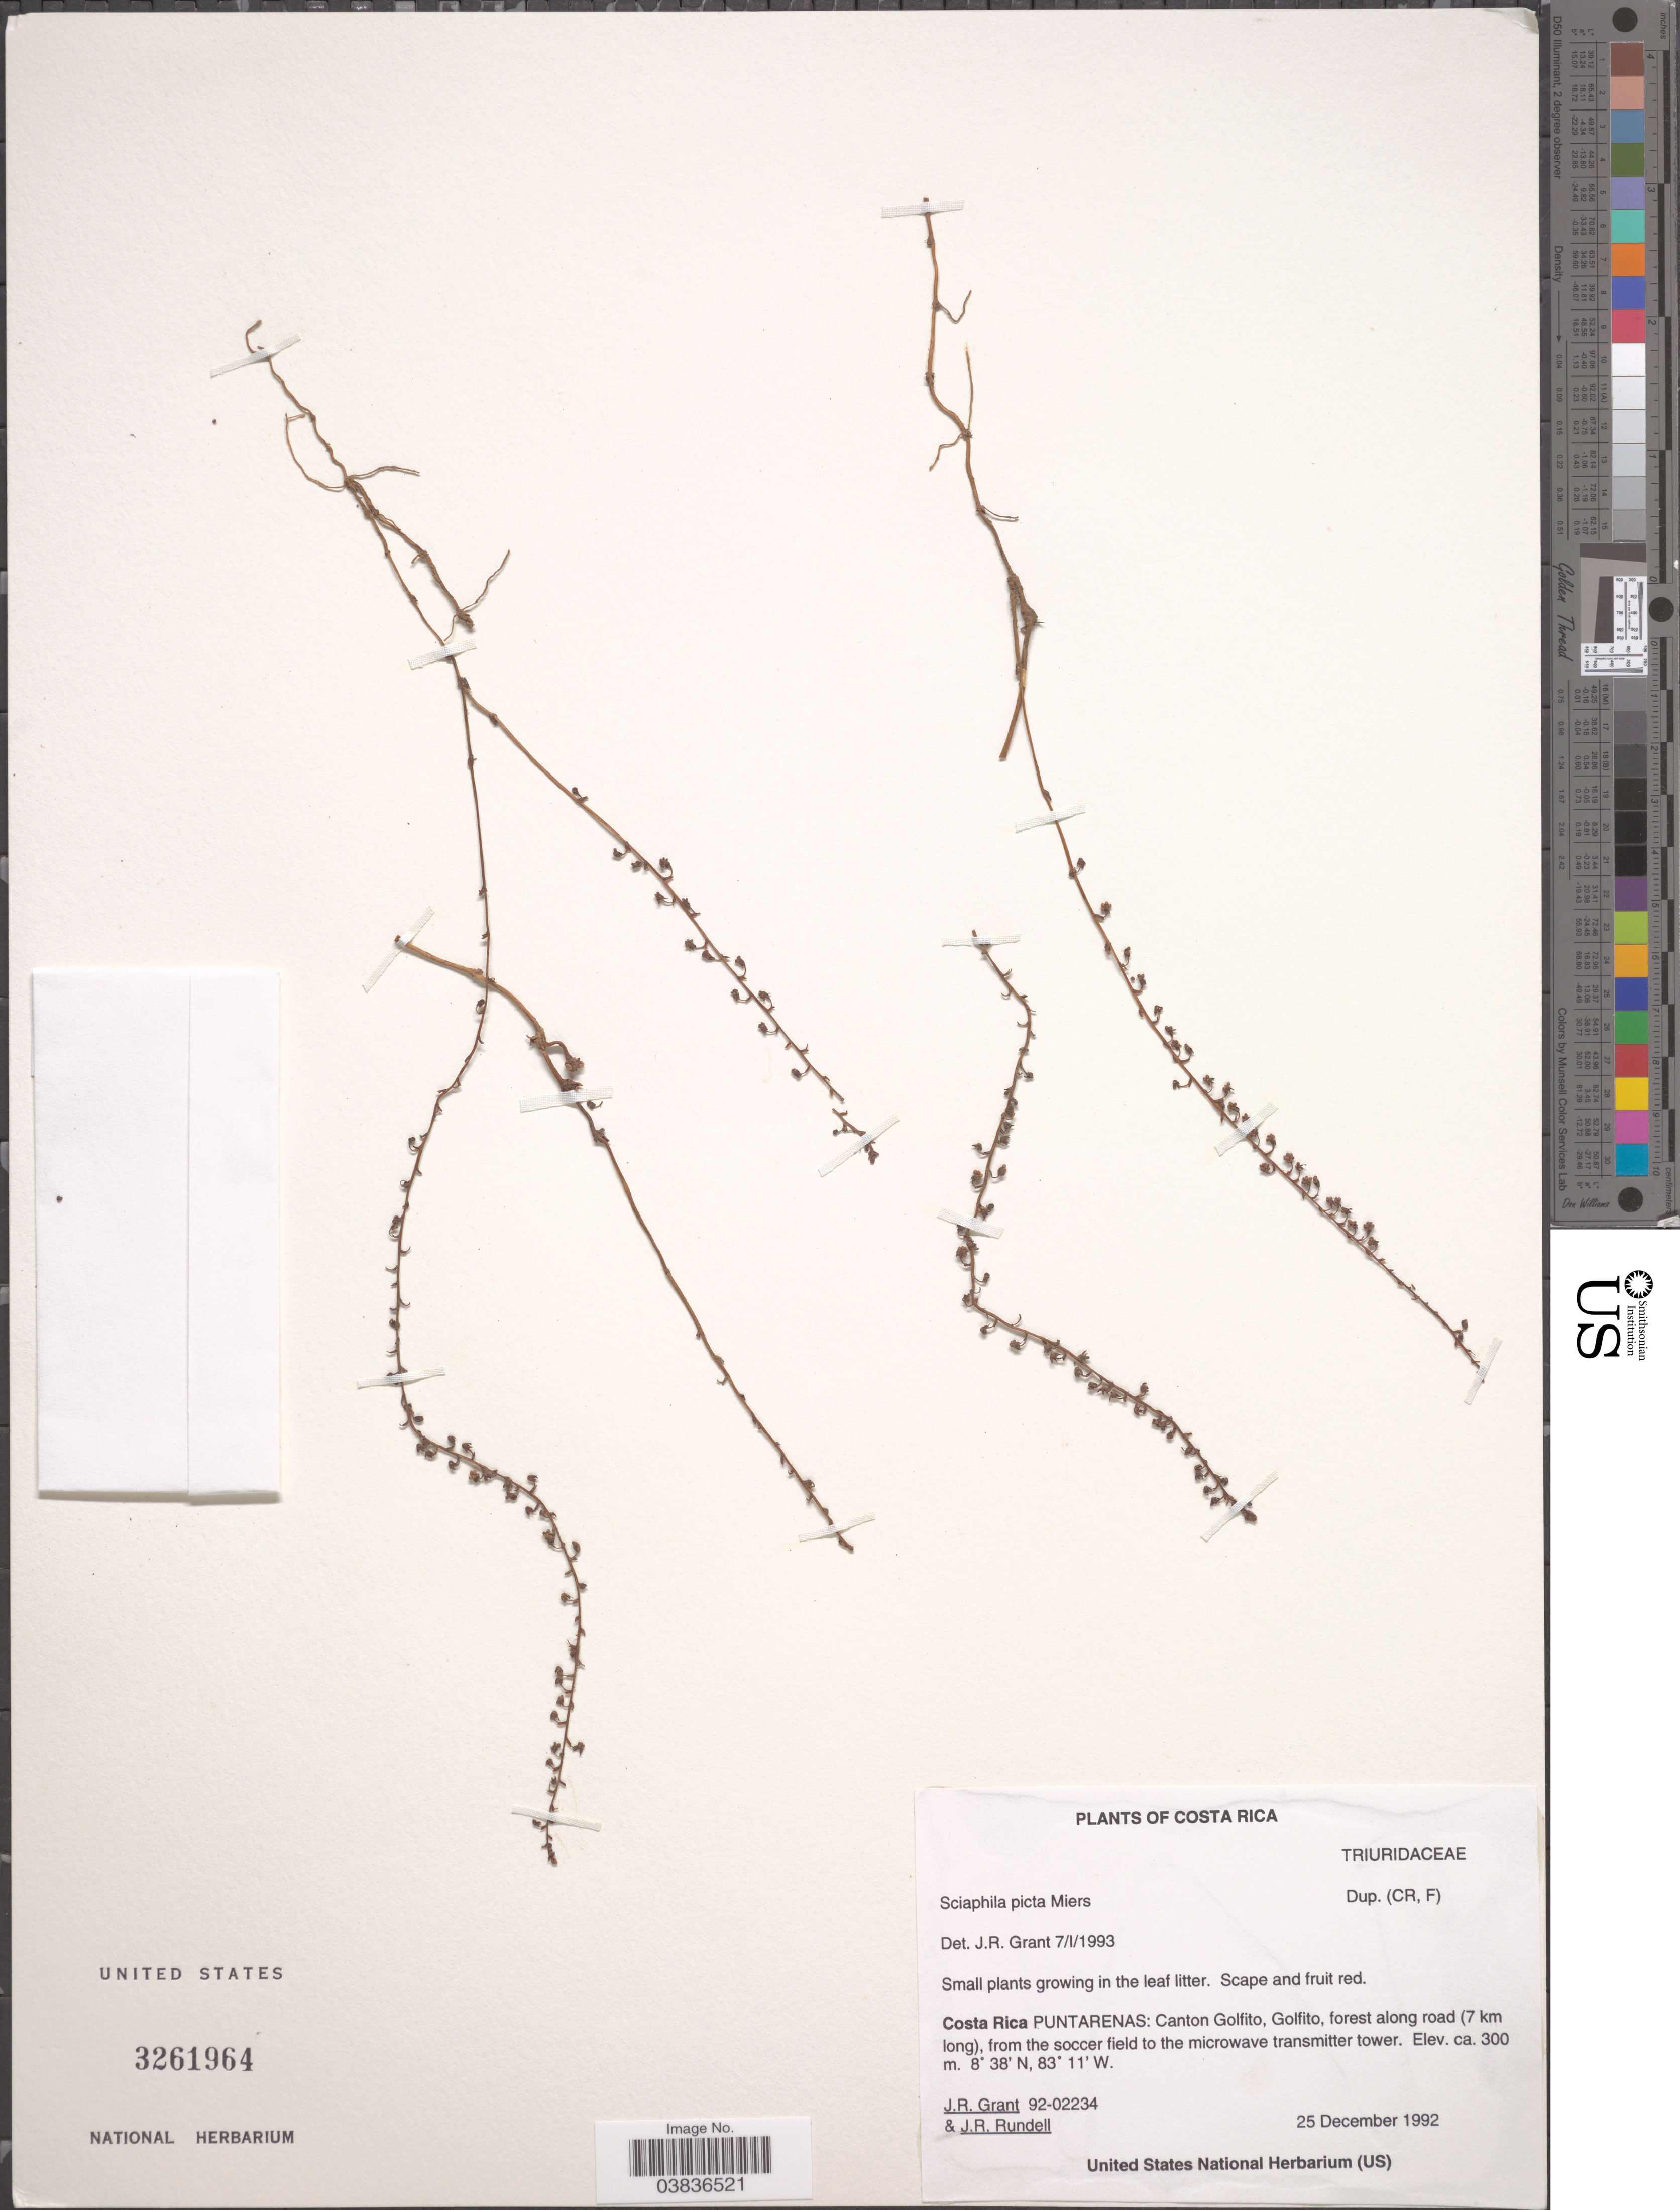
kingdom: Plantae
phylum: Tracheophyta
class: Liliopsida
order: Pandanales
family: Triuridaceae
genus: Sciaphila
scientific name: Sciaphila picta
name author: Miers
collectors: J. Grant & J. R. Rundell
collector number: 92-02234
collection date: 1992-12-25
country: Costa Rica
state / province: Puntarenas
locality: Canton Golfito, Golfito, forest along road (7 km long), from the soccer field to the microwave transmitter tower.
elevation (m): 300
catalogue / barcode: US 3261964